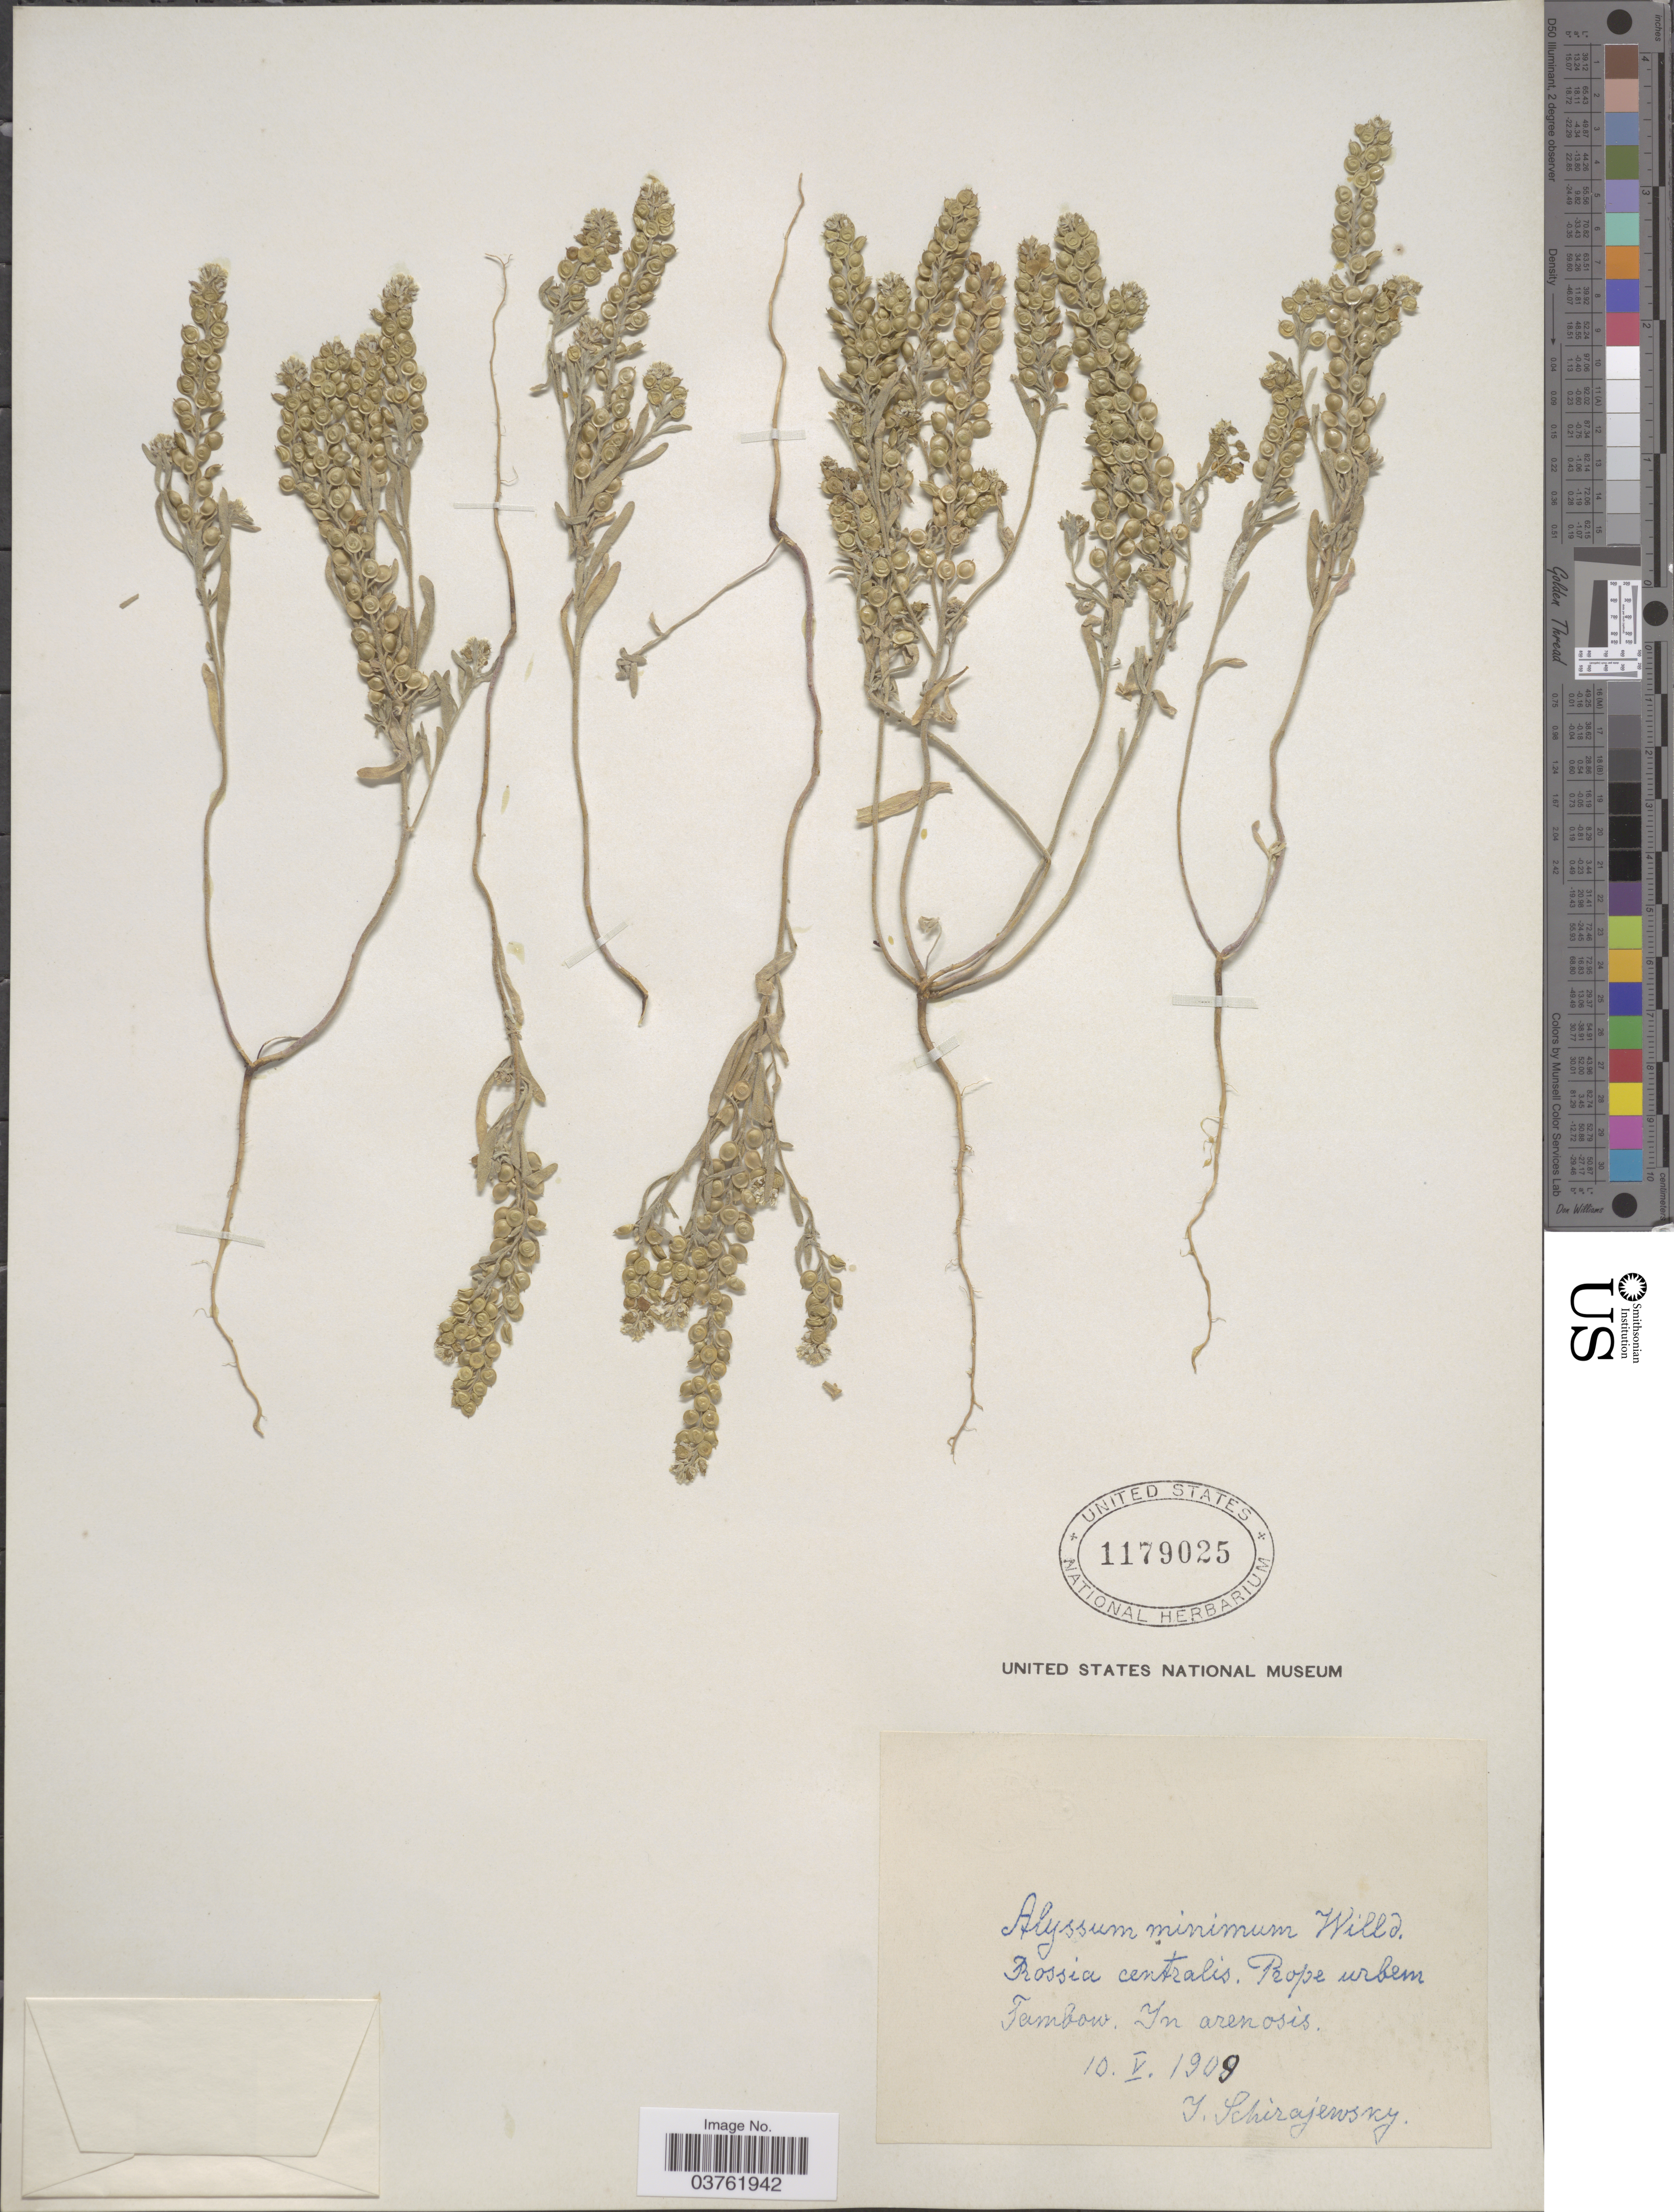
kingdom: Plantae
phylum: Tracheophyta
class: Magnoliopsida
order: Brassicales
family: Brassicaceae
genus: Alyssum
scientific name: Alyssum minimum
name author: L.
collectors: I. Schirajewsky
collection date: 1909-05-10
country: Russian Federation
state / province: Tambov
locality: Rossia centralis. Prope urbem Tambow. In arenosis.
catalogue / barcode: US 1179025